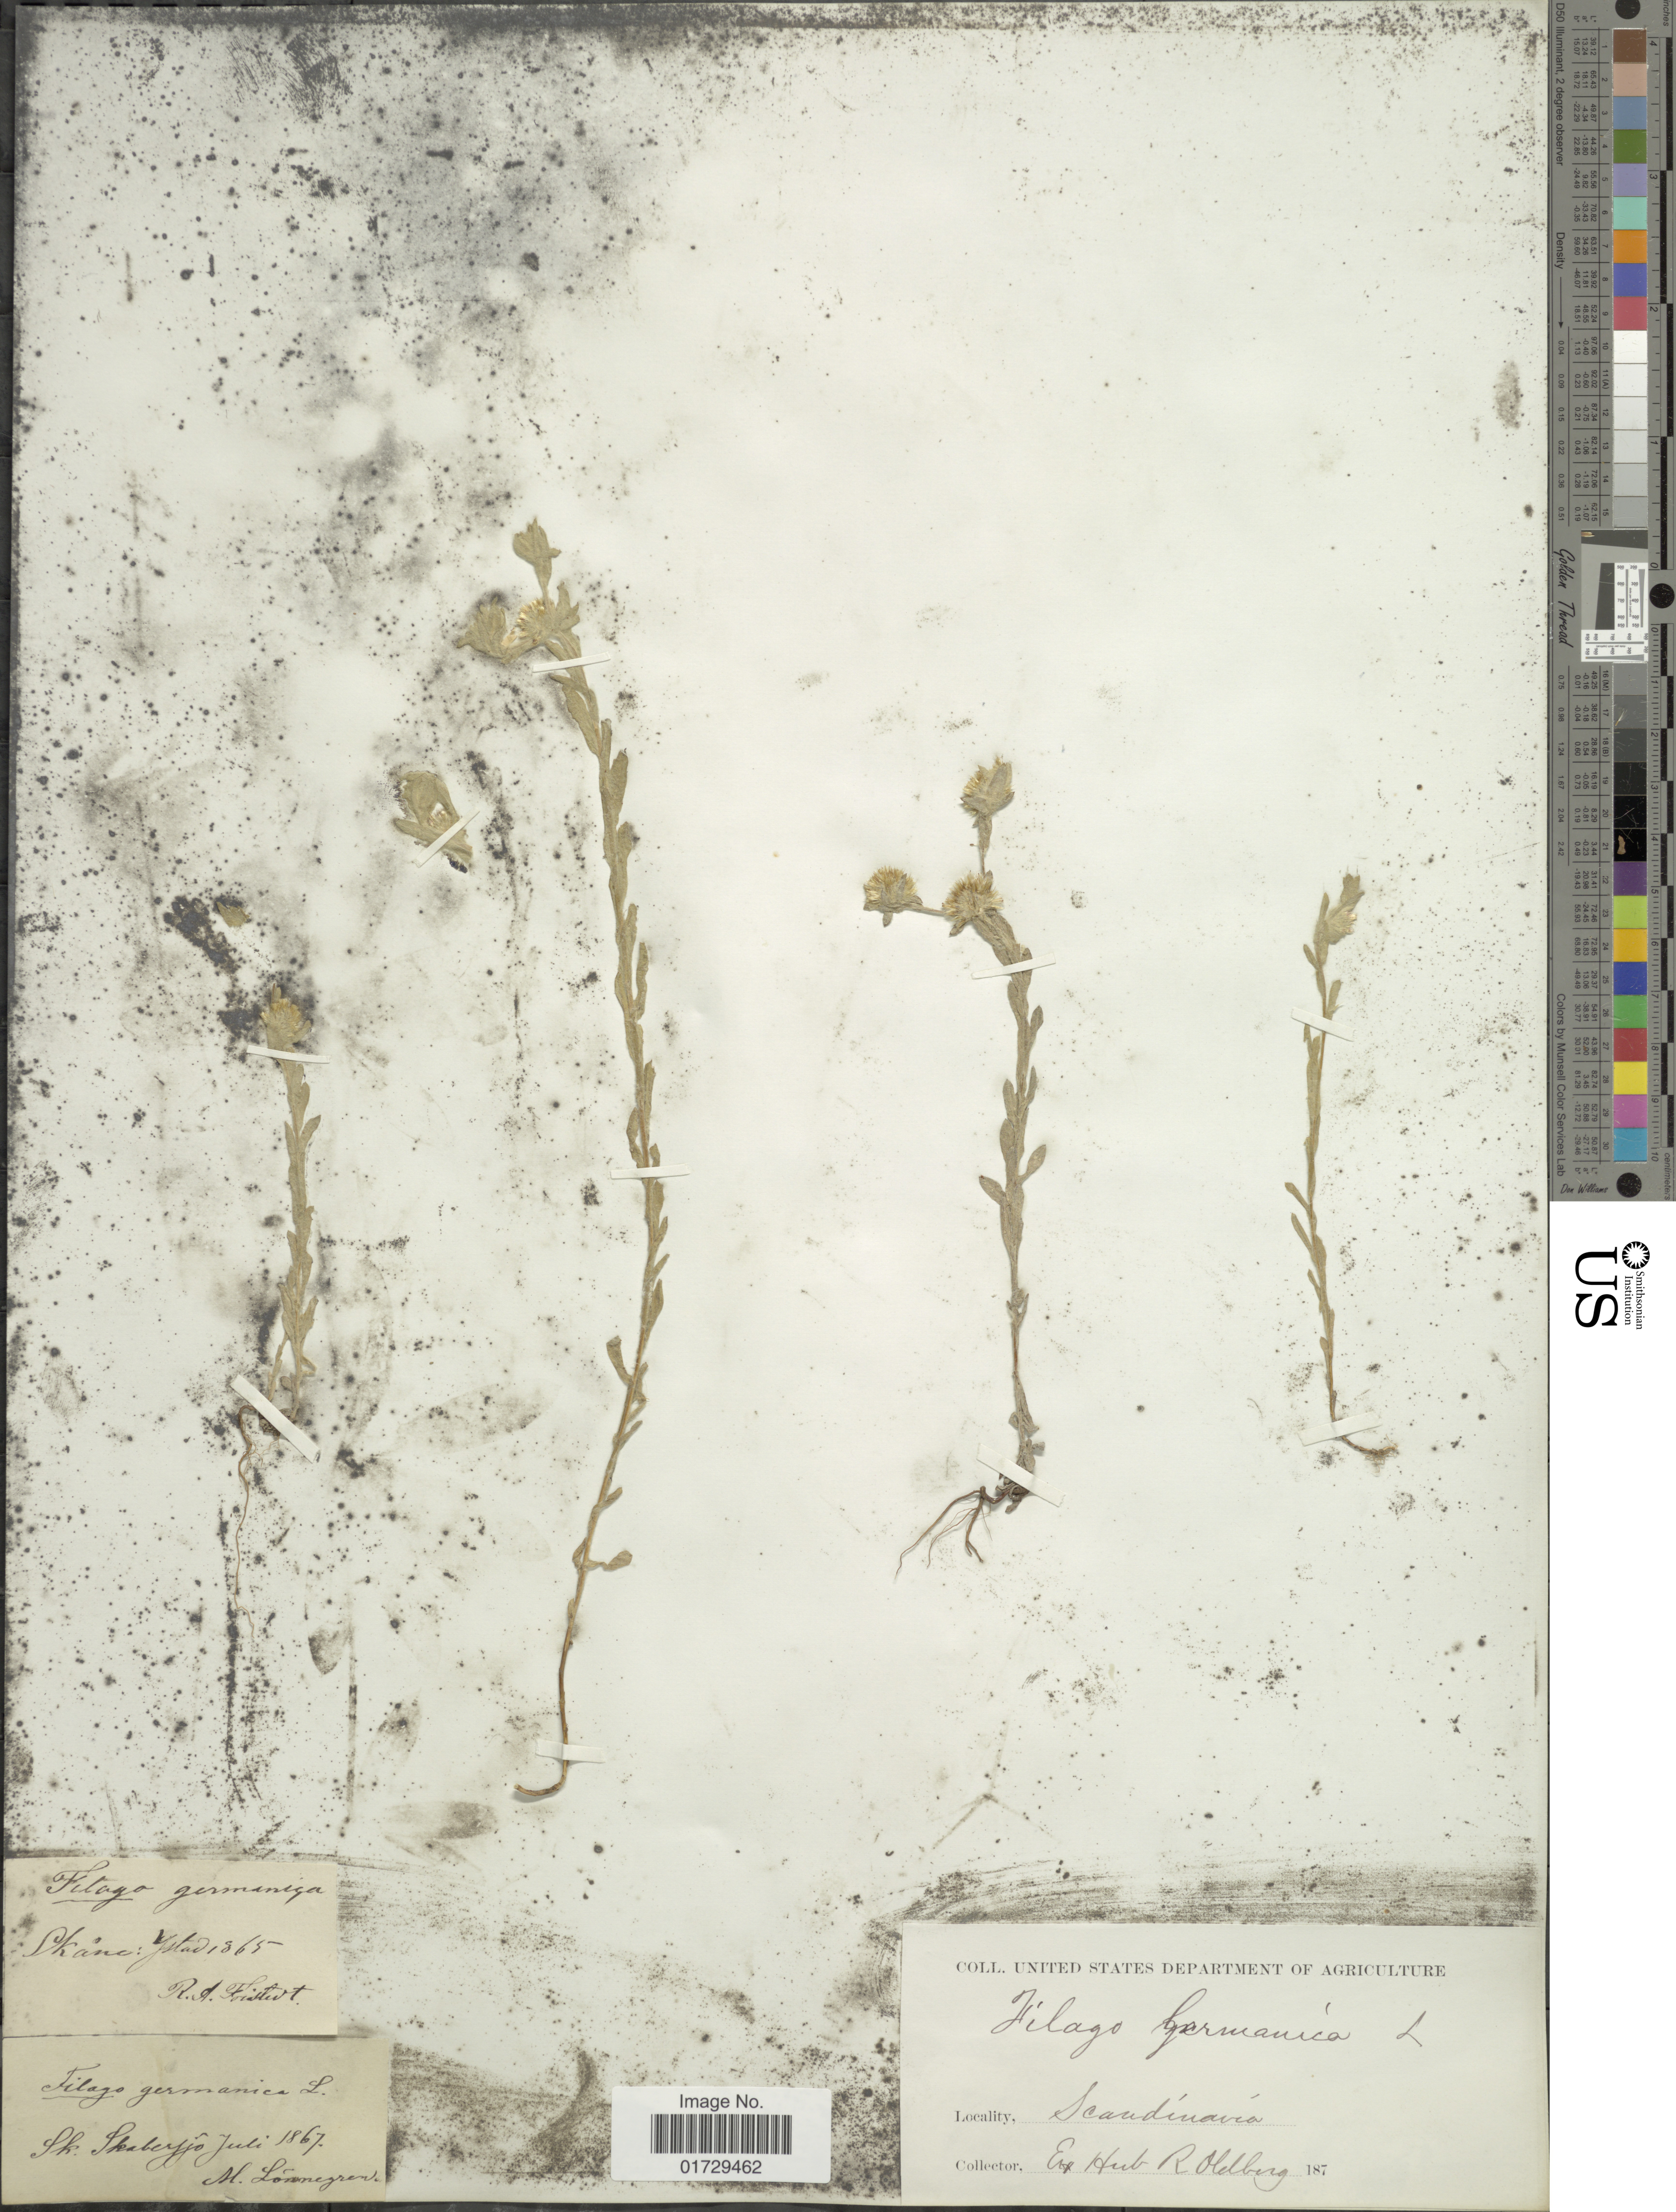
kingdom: Plantae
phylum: Tracheophyta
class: Magnoliopsida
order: Asterales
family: Asteraceae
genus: Filago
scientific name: Filago germanica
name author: (L.) Huds.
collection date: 1865/1867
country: Sweden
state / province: Skåne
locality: Ystad.